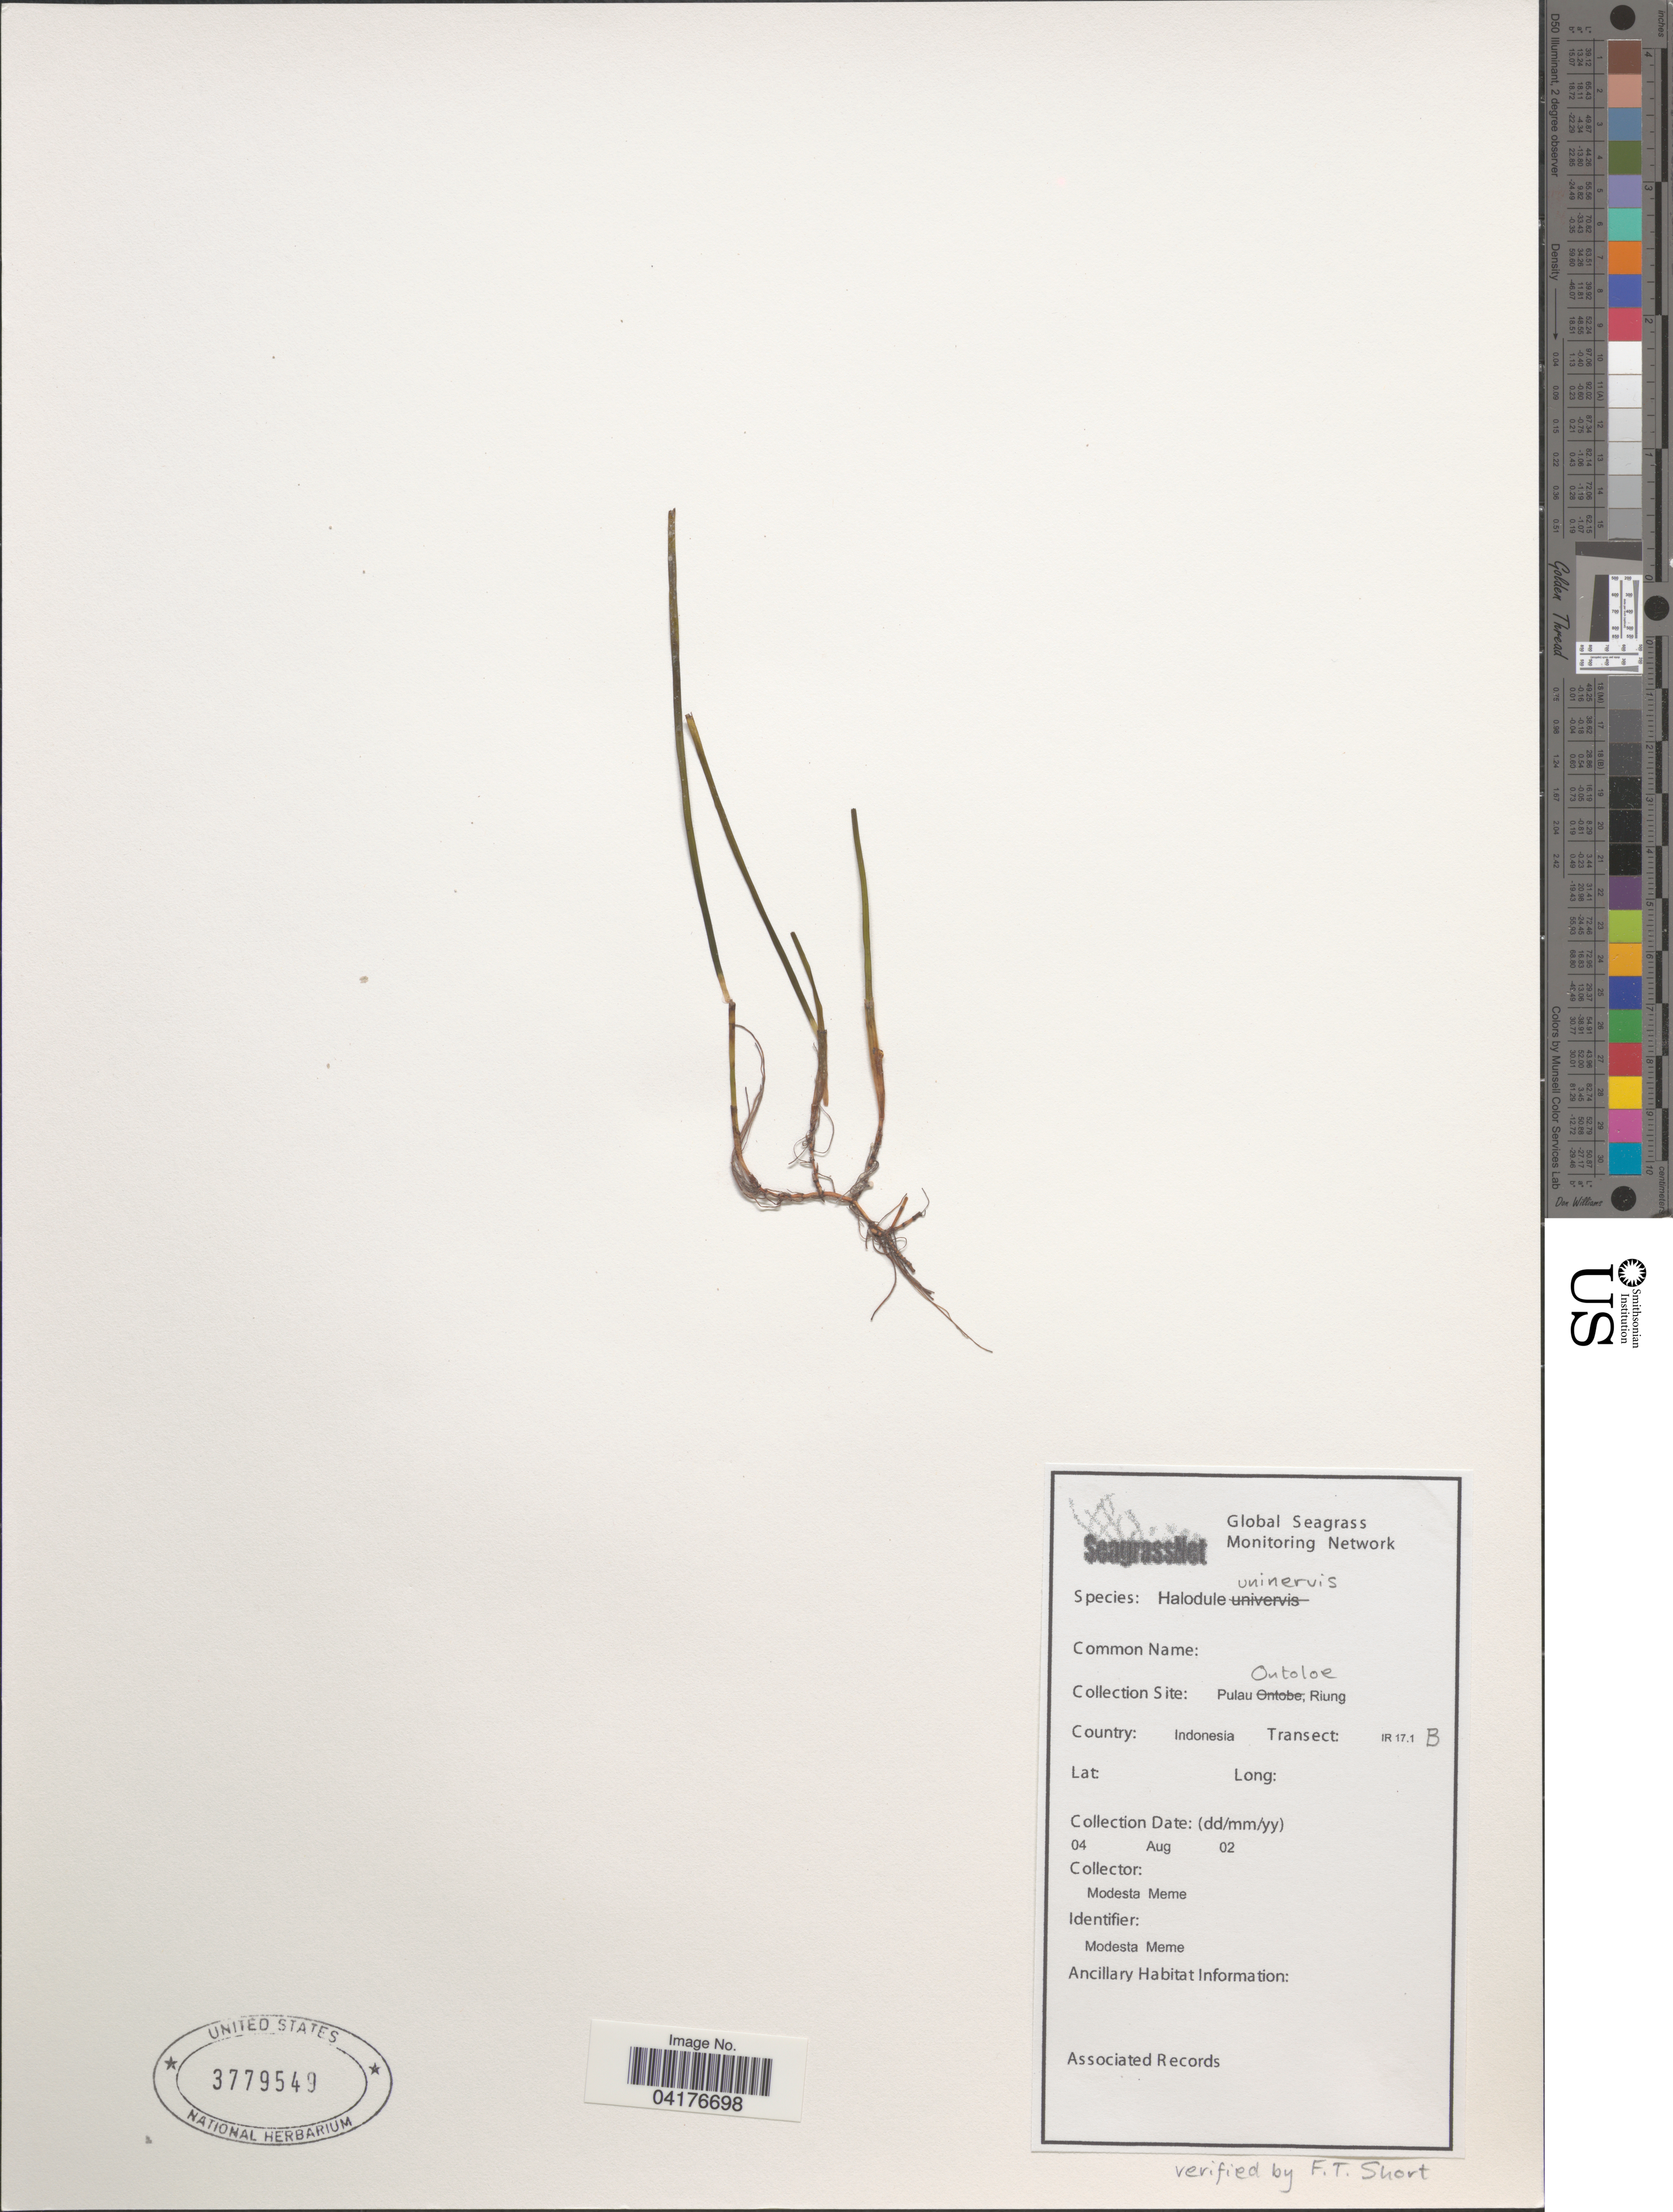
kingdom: Plantae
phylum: Tracheophyta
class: Liliopsida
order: Alismatales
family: Cymodoceaceae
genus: Halodule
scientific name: Halodule uninervis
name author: (Forssk.) Asch.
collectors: M. Meme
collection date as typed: Transcribed d/m/y: 4/8/2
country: Indonesia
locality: Pulau Ontoloe, Riung. Transect: IR17.1 B.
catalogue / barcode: US 3779549